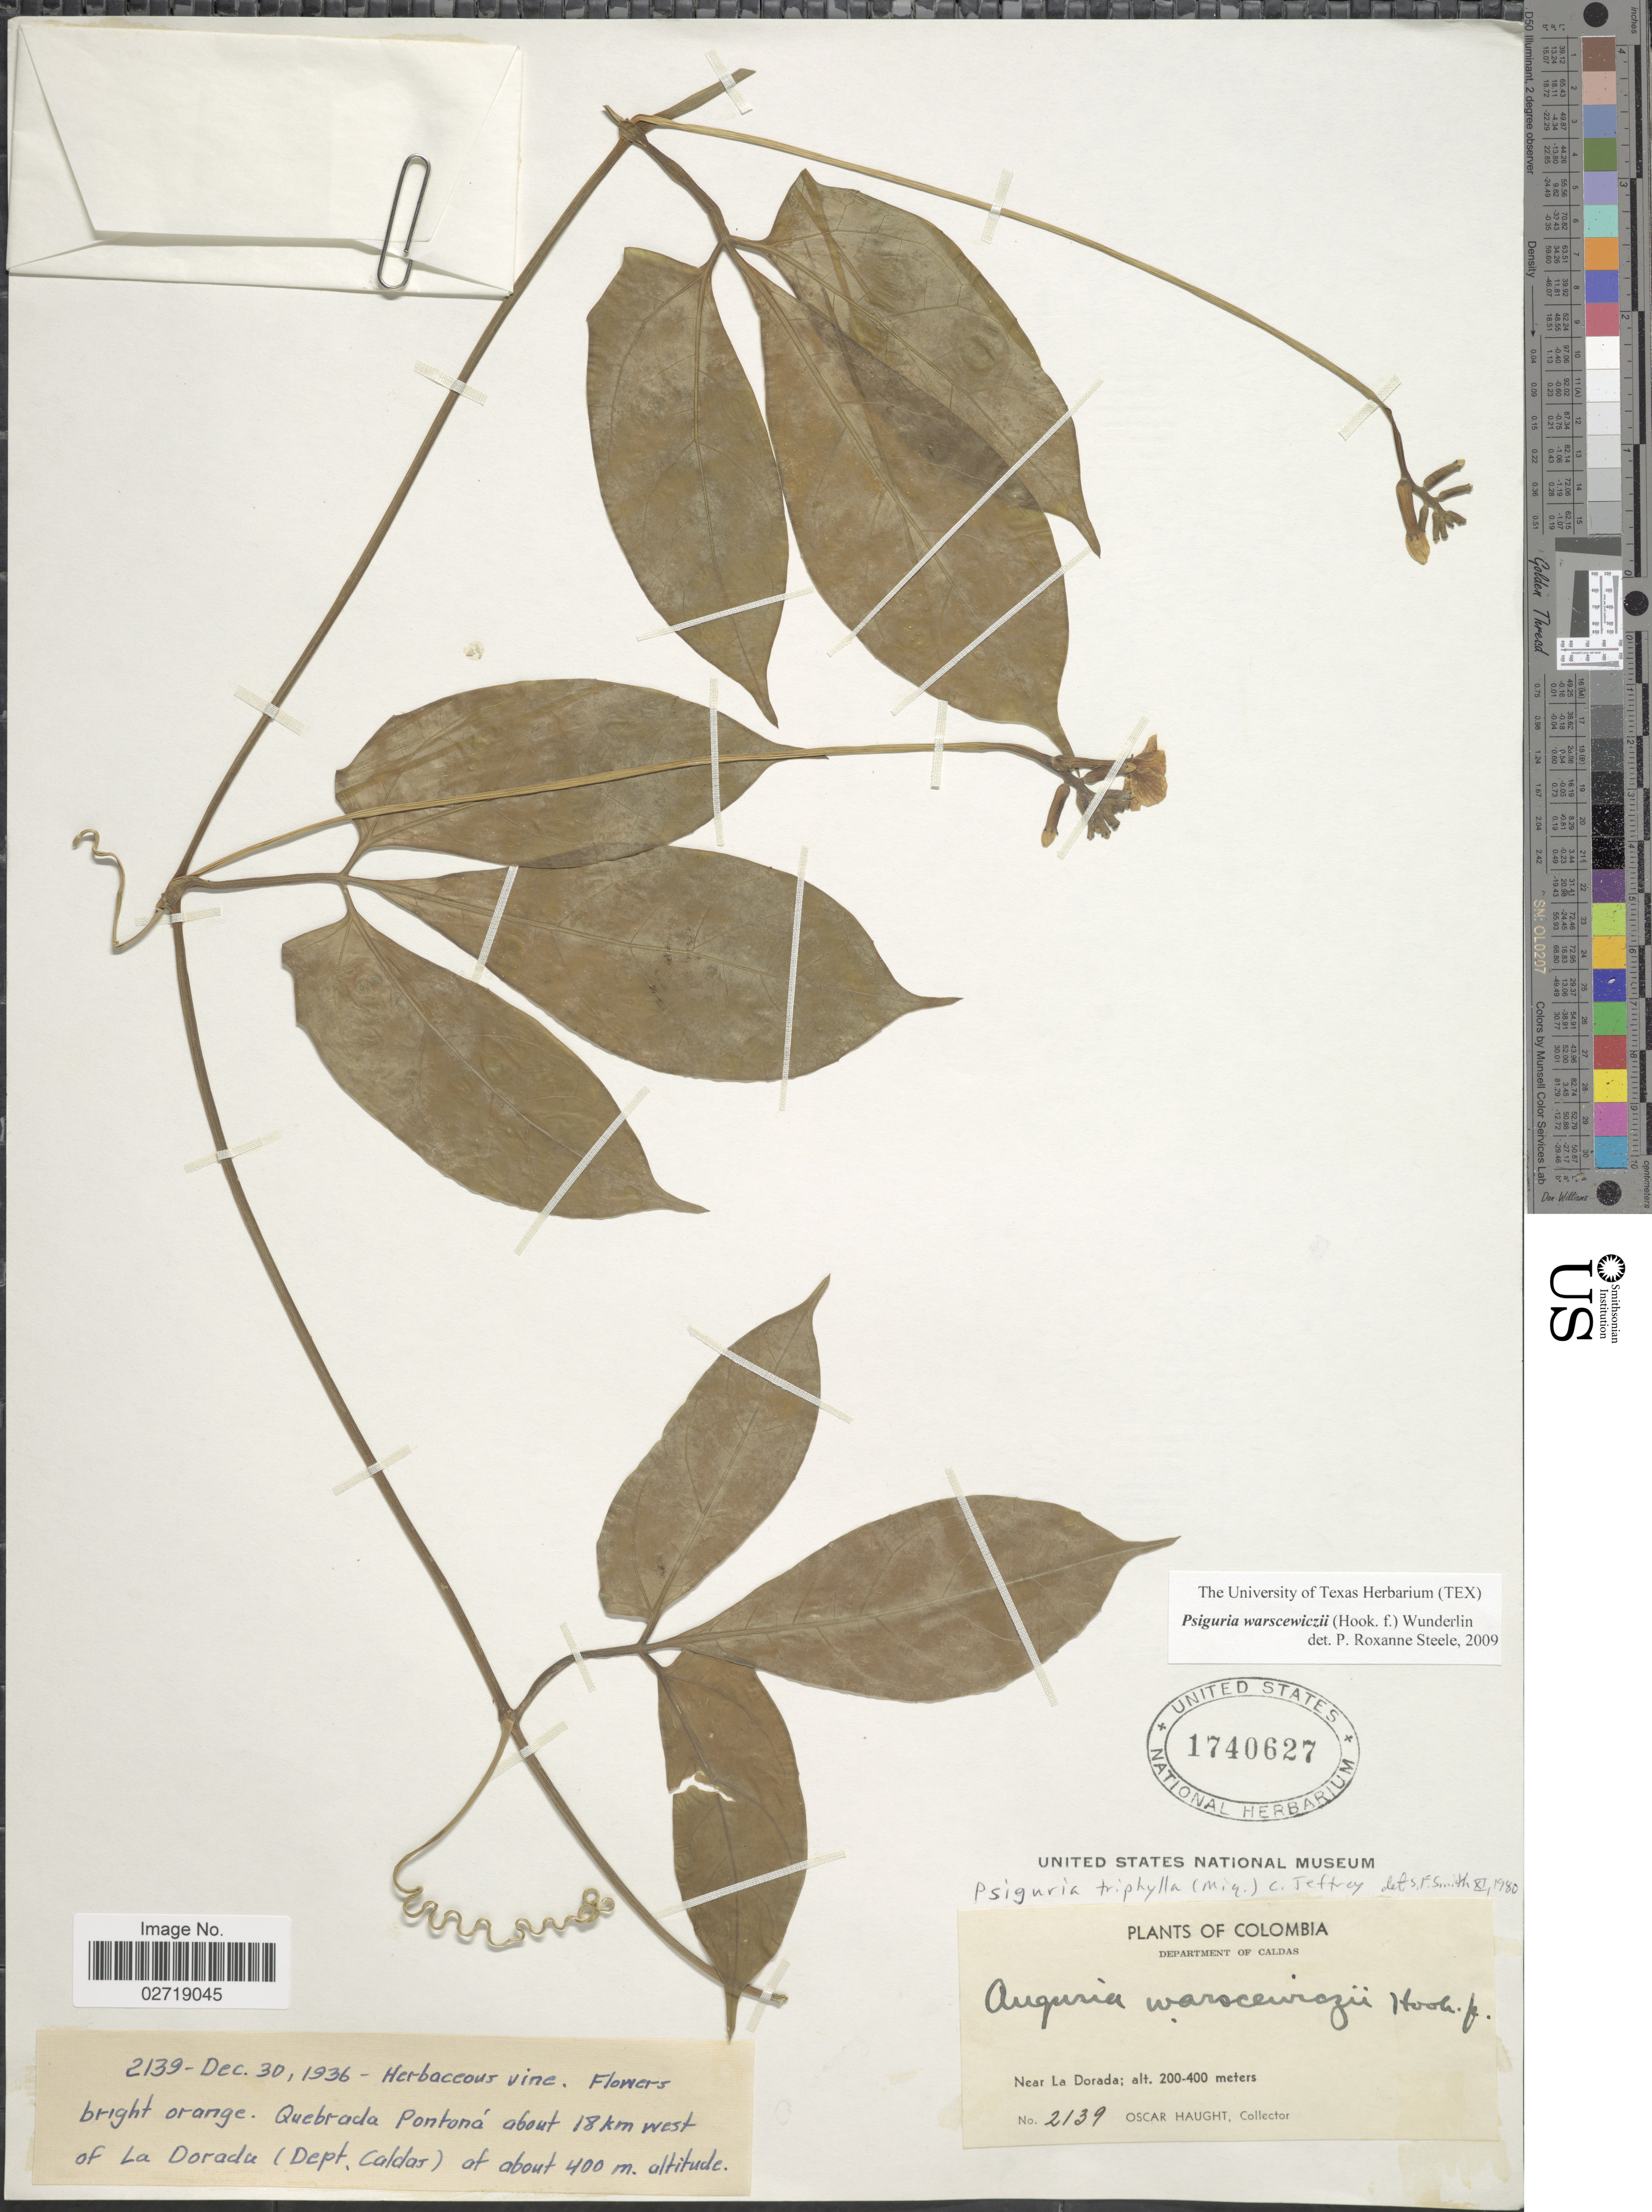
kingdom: Plantae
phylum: Tracheophyta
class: Magnoliopsida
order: Cucurbitales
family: Cucurbitaceae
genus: Psiguria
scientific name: Psiguria warscewiczii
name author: (Hook. f.) Wunderlin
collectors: O. Haught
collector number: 2139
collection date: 1936-12-30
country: Colombia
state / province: Caldas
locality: Quebrad Pontona about 18 km west of La Dorada. Near La Dorada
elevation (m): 200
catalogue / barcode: US 1740627